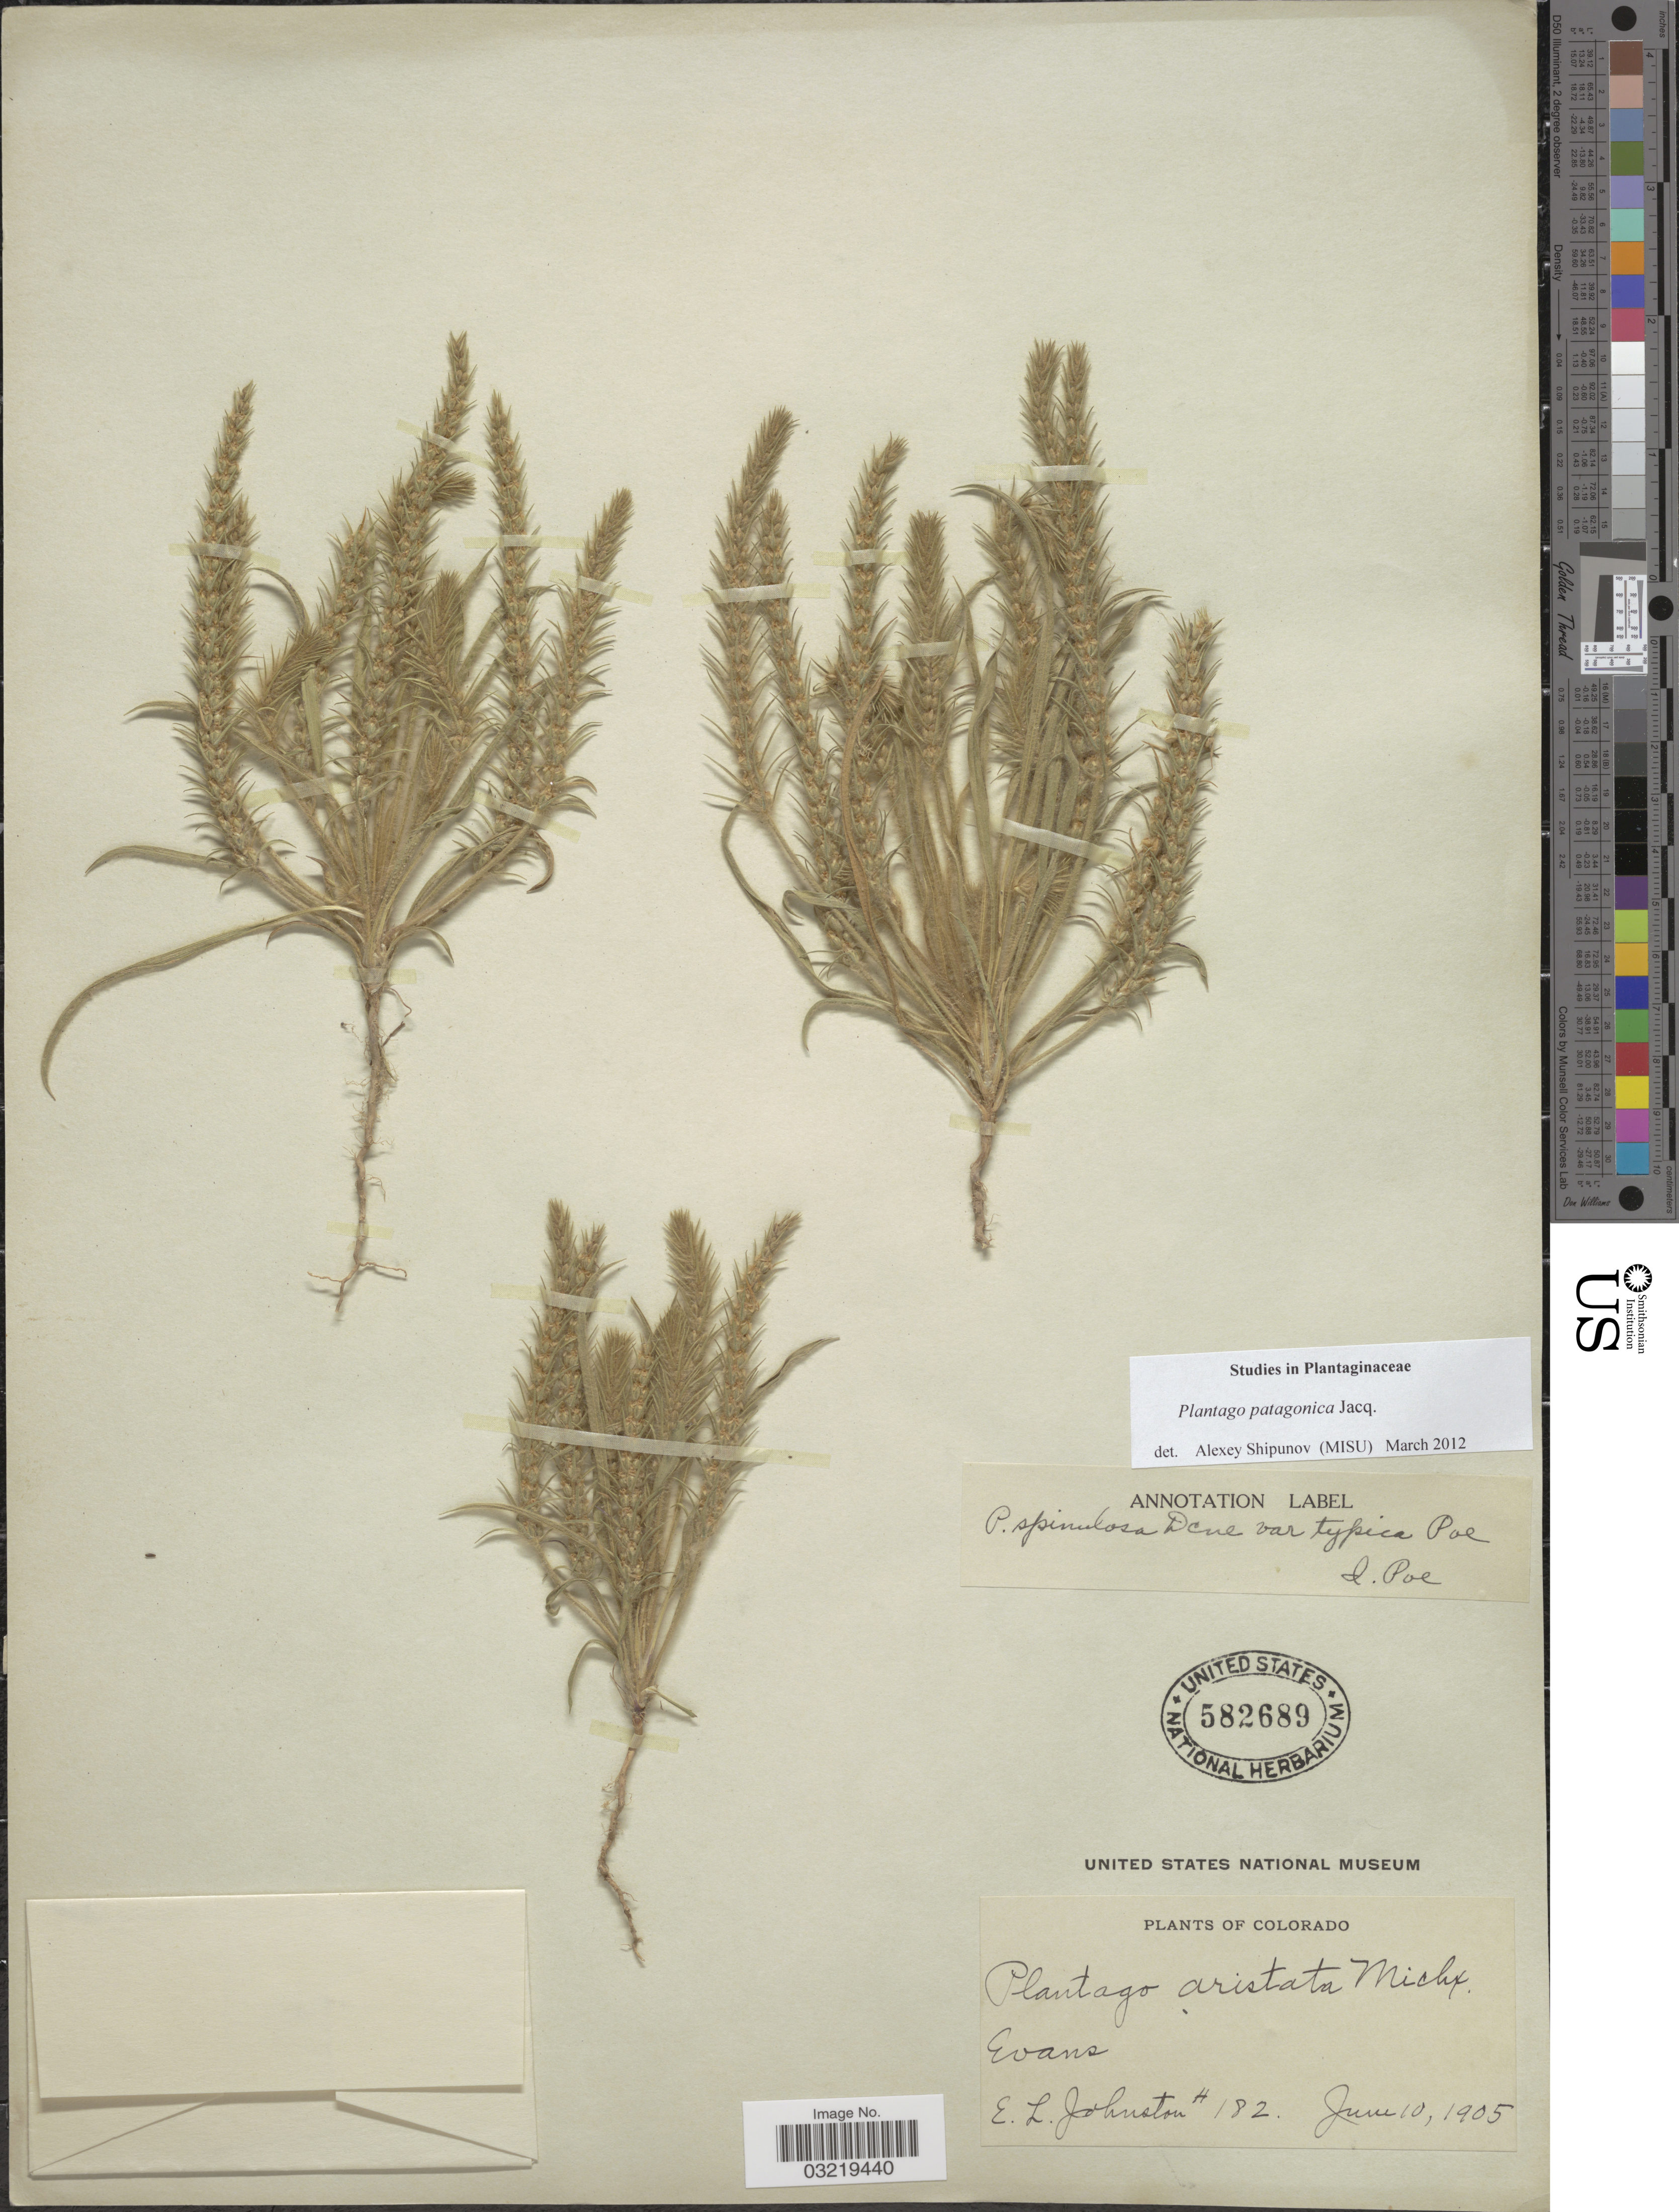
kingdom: Plantae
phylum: Tracheophyta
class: Magnoliopsida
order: Lamiales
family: Plantaginaceae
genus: Plantago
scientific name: Plantago patagonica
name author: Jacq.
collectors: E. L. Johnston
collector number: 182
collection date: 1905-06-10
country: United States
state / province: Colorado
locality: Evans.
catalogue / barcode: US 582689